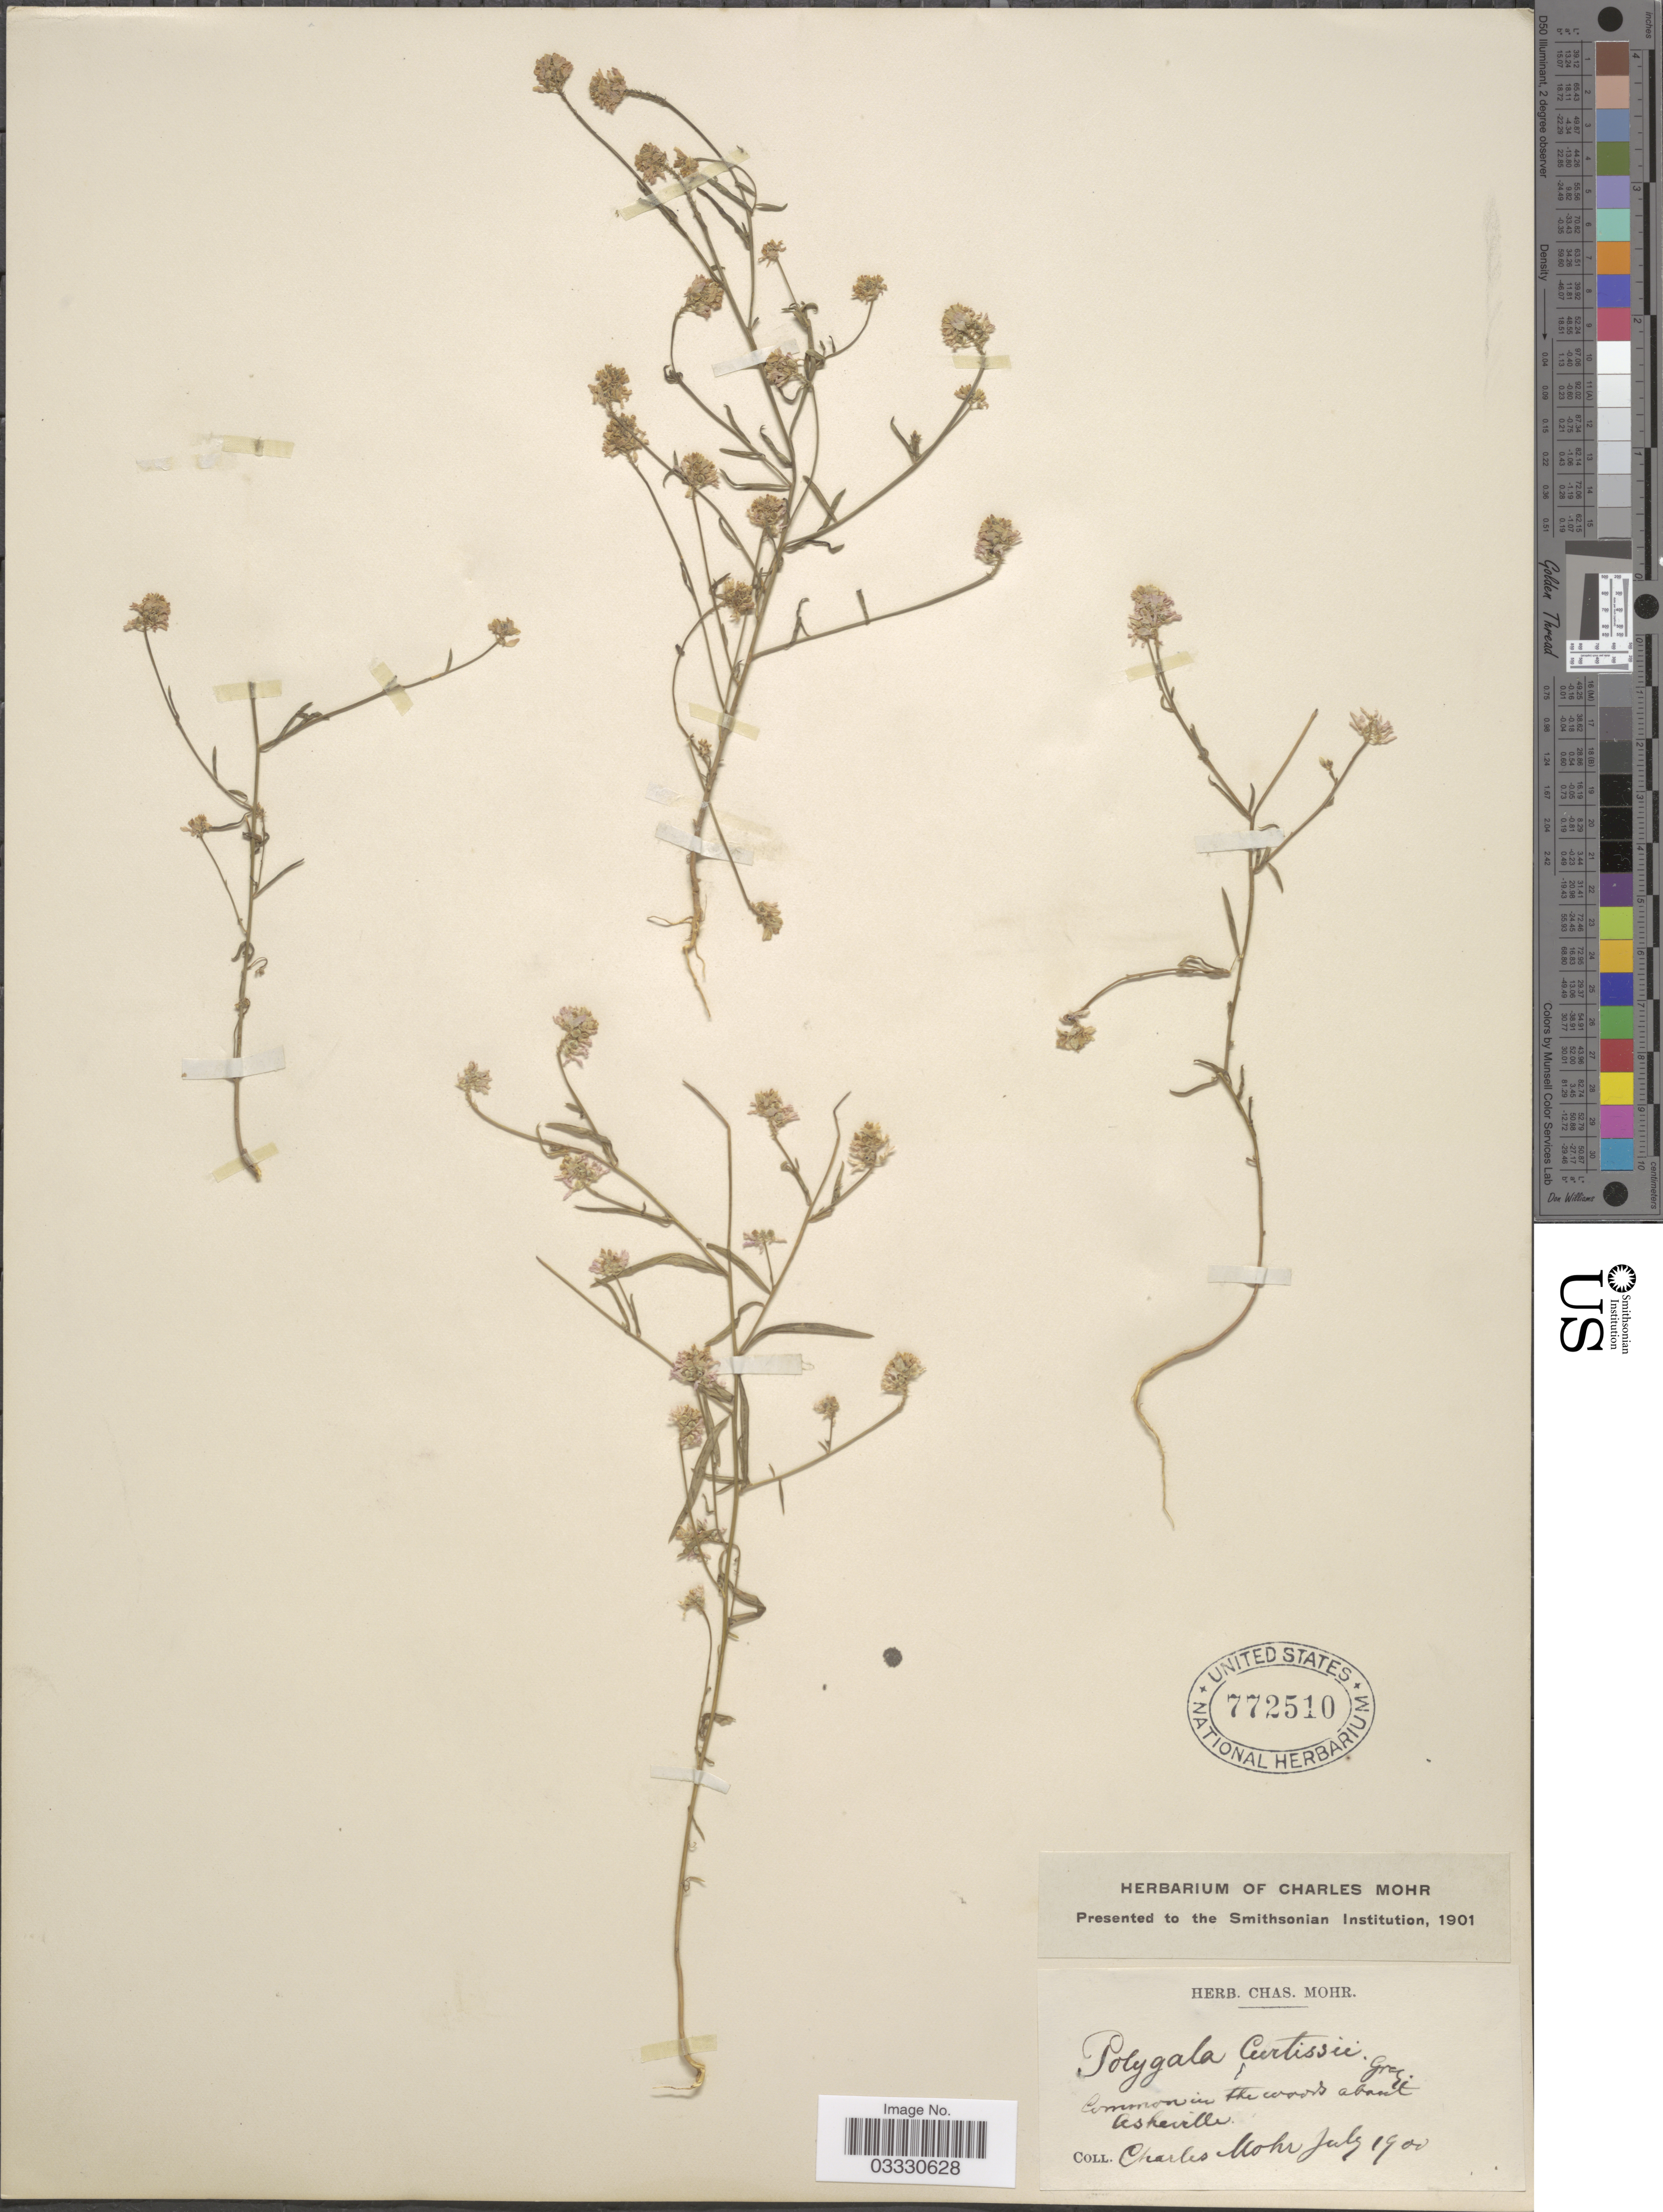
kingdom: Plantae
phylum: Tracheophyta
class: Magnoliopsida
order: Fabales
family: Polygalaceae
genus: Polygala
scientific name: Polygala curtissii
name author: A. Gray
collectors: Mohr, C. T. (herbarium)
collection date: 1900-07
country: United States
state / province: Georgia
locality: Common in the woods about Asheville.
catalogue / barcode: US 772510